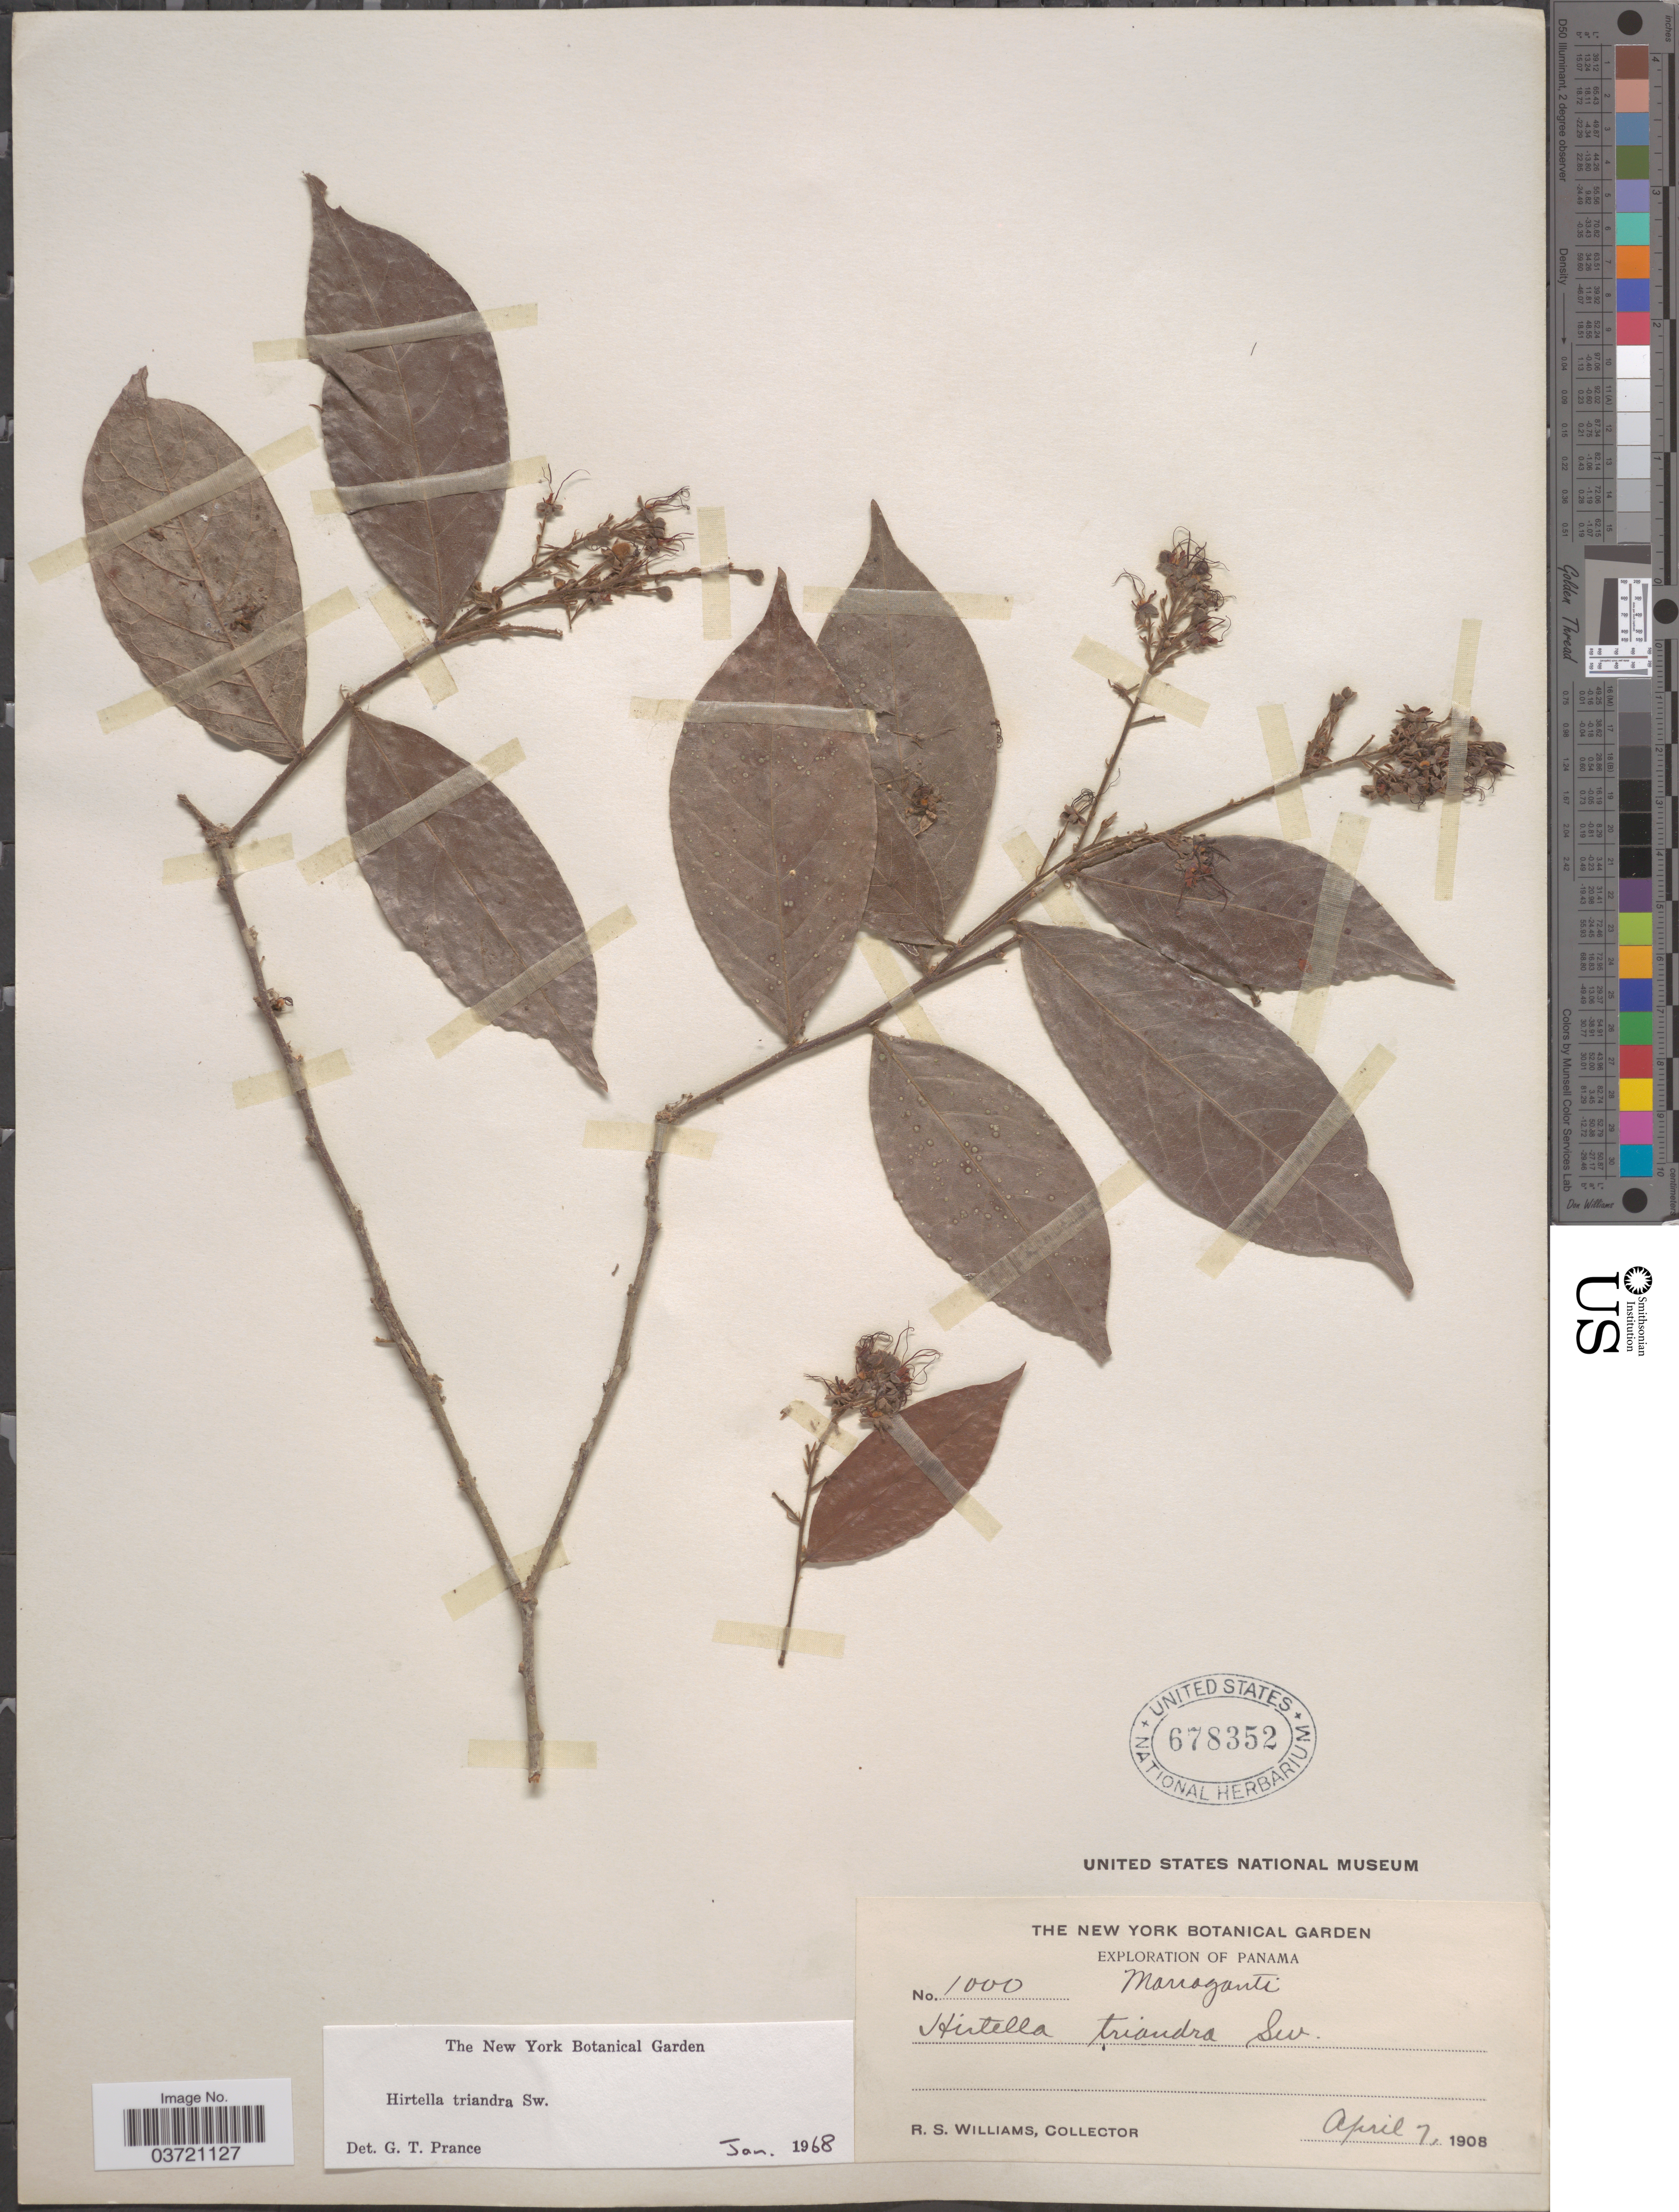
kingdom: Plantae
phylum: Tracheophyta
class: Magnoliopsida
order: Malpighiales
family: Chrysobalanaceae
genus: Hirtella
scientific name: Hirtella triandra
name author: Sw.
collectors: R. S. Williams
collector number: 1000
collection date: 1908-04-07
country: Panama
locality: Marraganti.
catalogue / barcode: US 678352